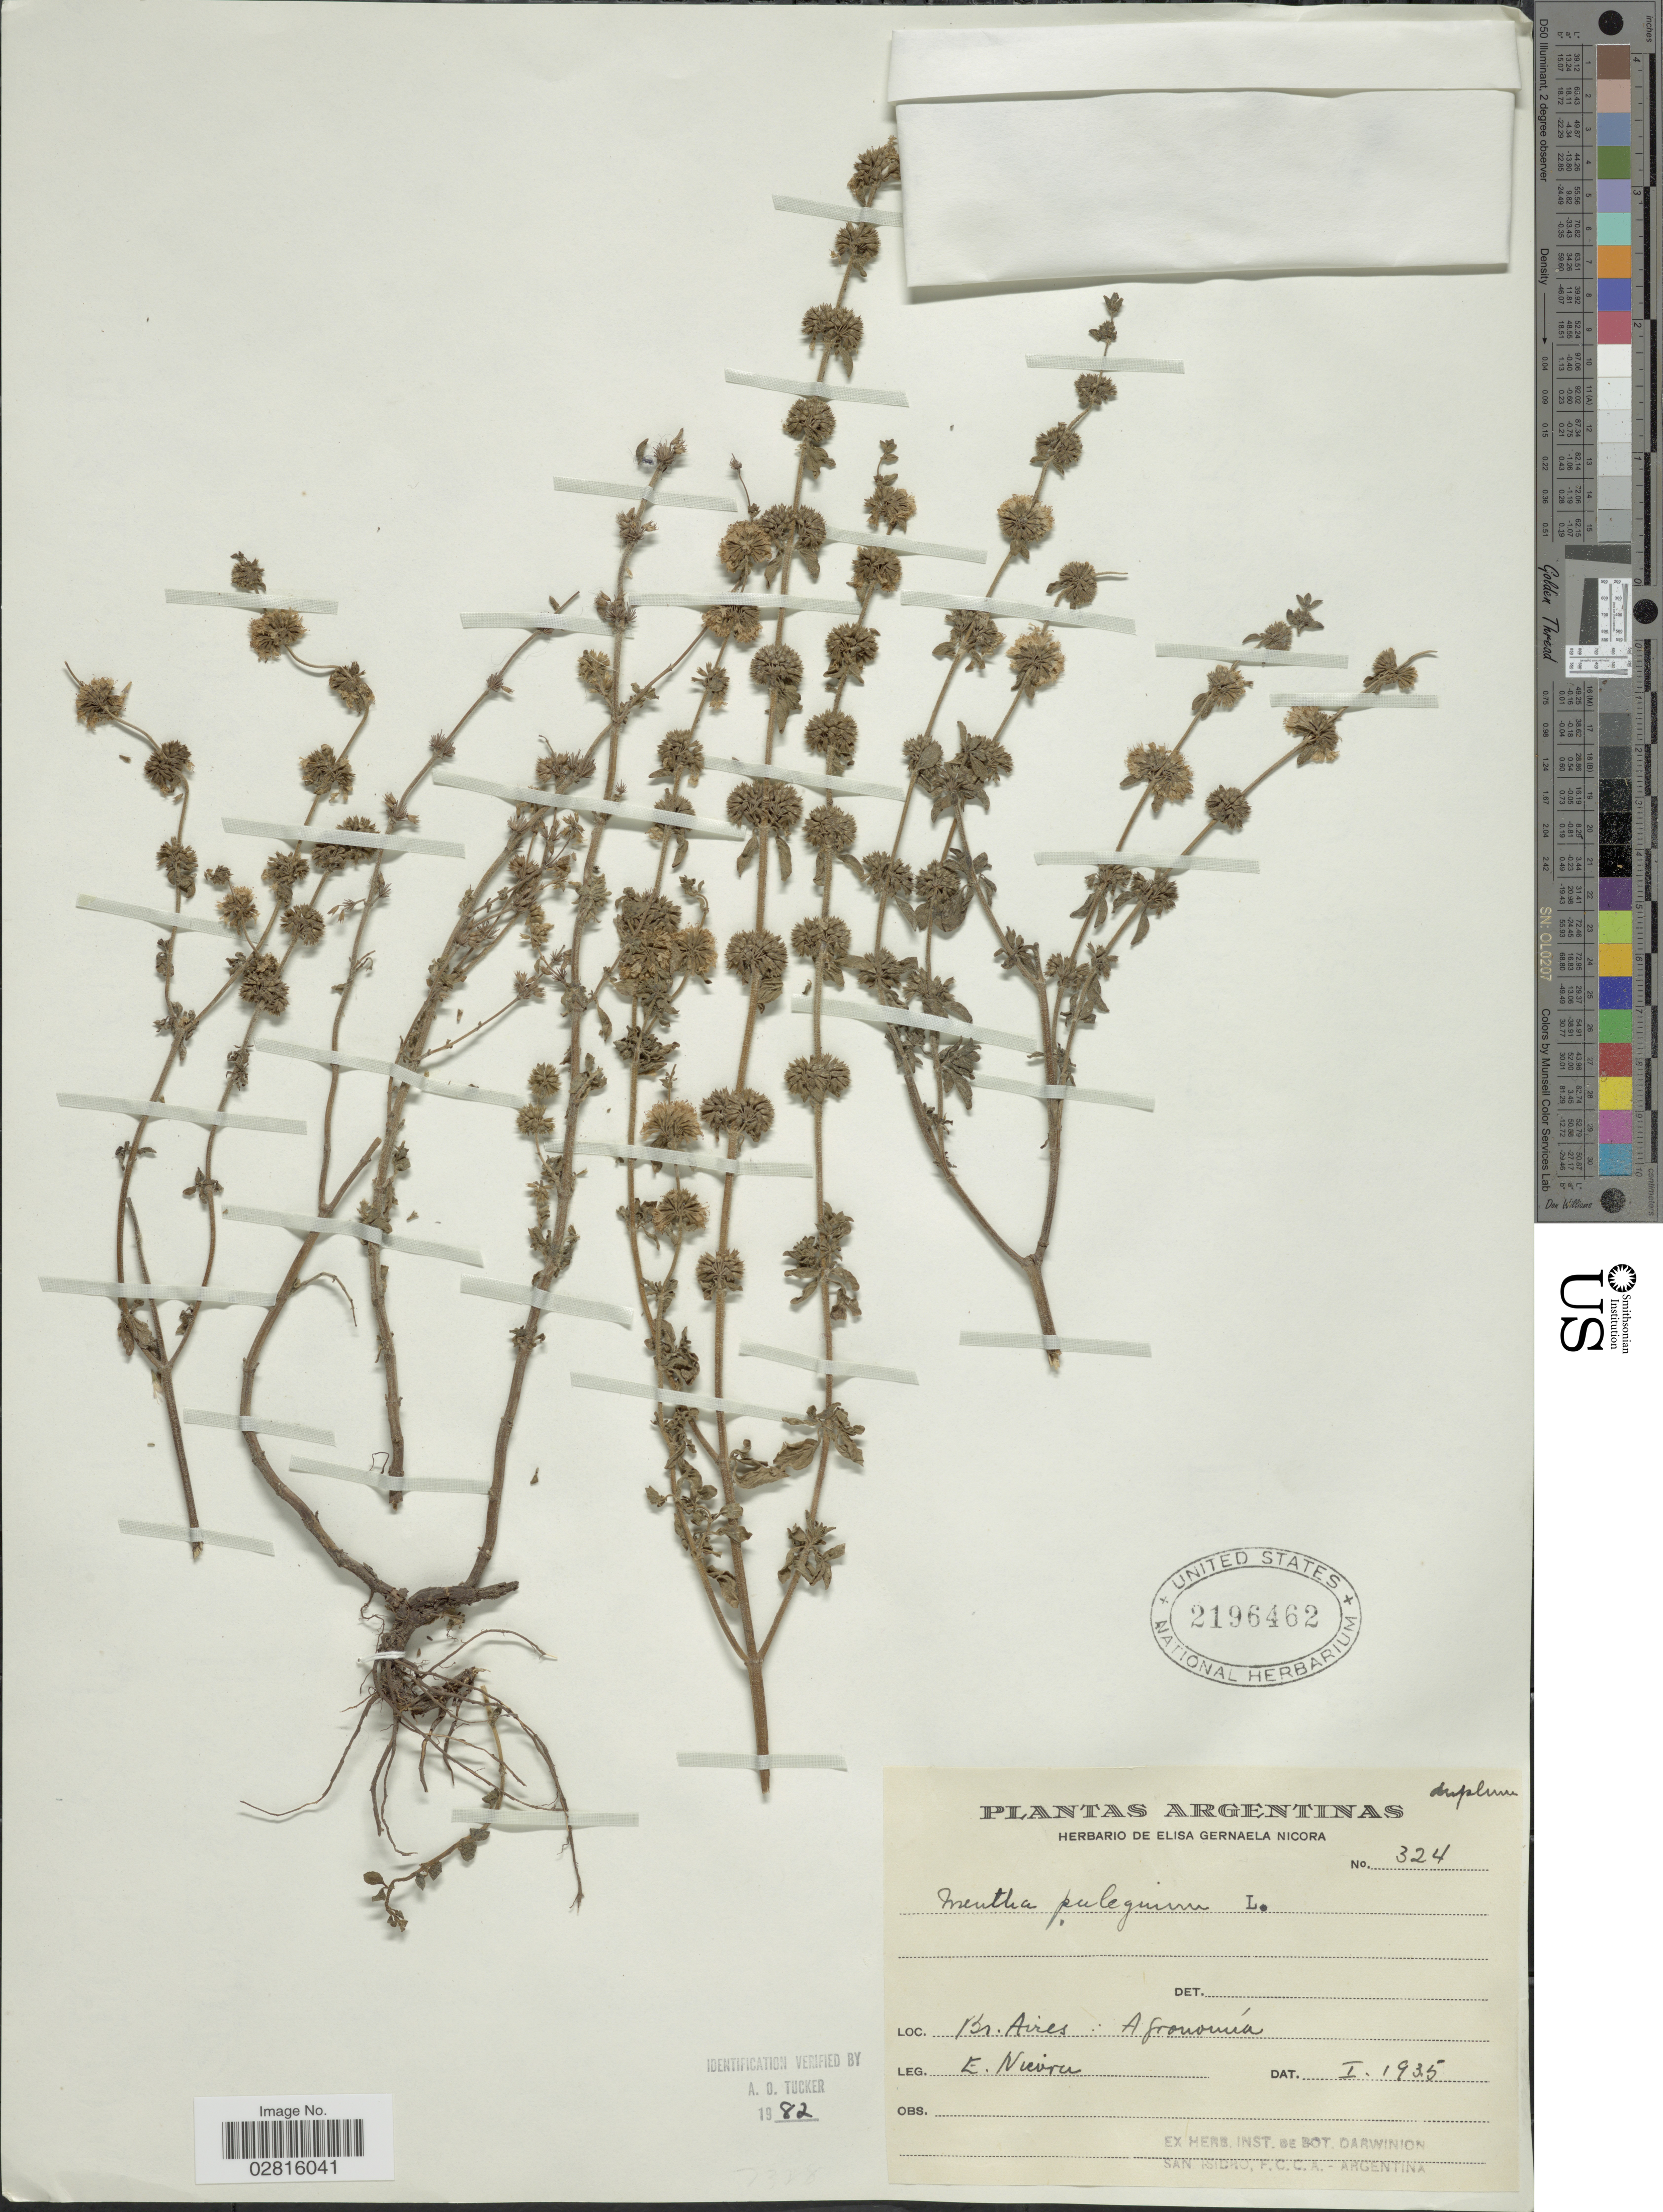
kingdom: Plantae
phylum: Tracheophyta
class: Magnoliopsida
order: Lamiales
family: Lamiaceae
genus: Mentha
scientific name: Mentha pulegium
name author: L.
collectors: E. Nievra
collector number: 324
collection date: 1935-01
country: Argentina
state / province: Buenos Aires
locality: Bs. Aires: Agronomía.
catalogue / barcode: US 2196462